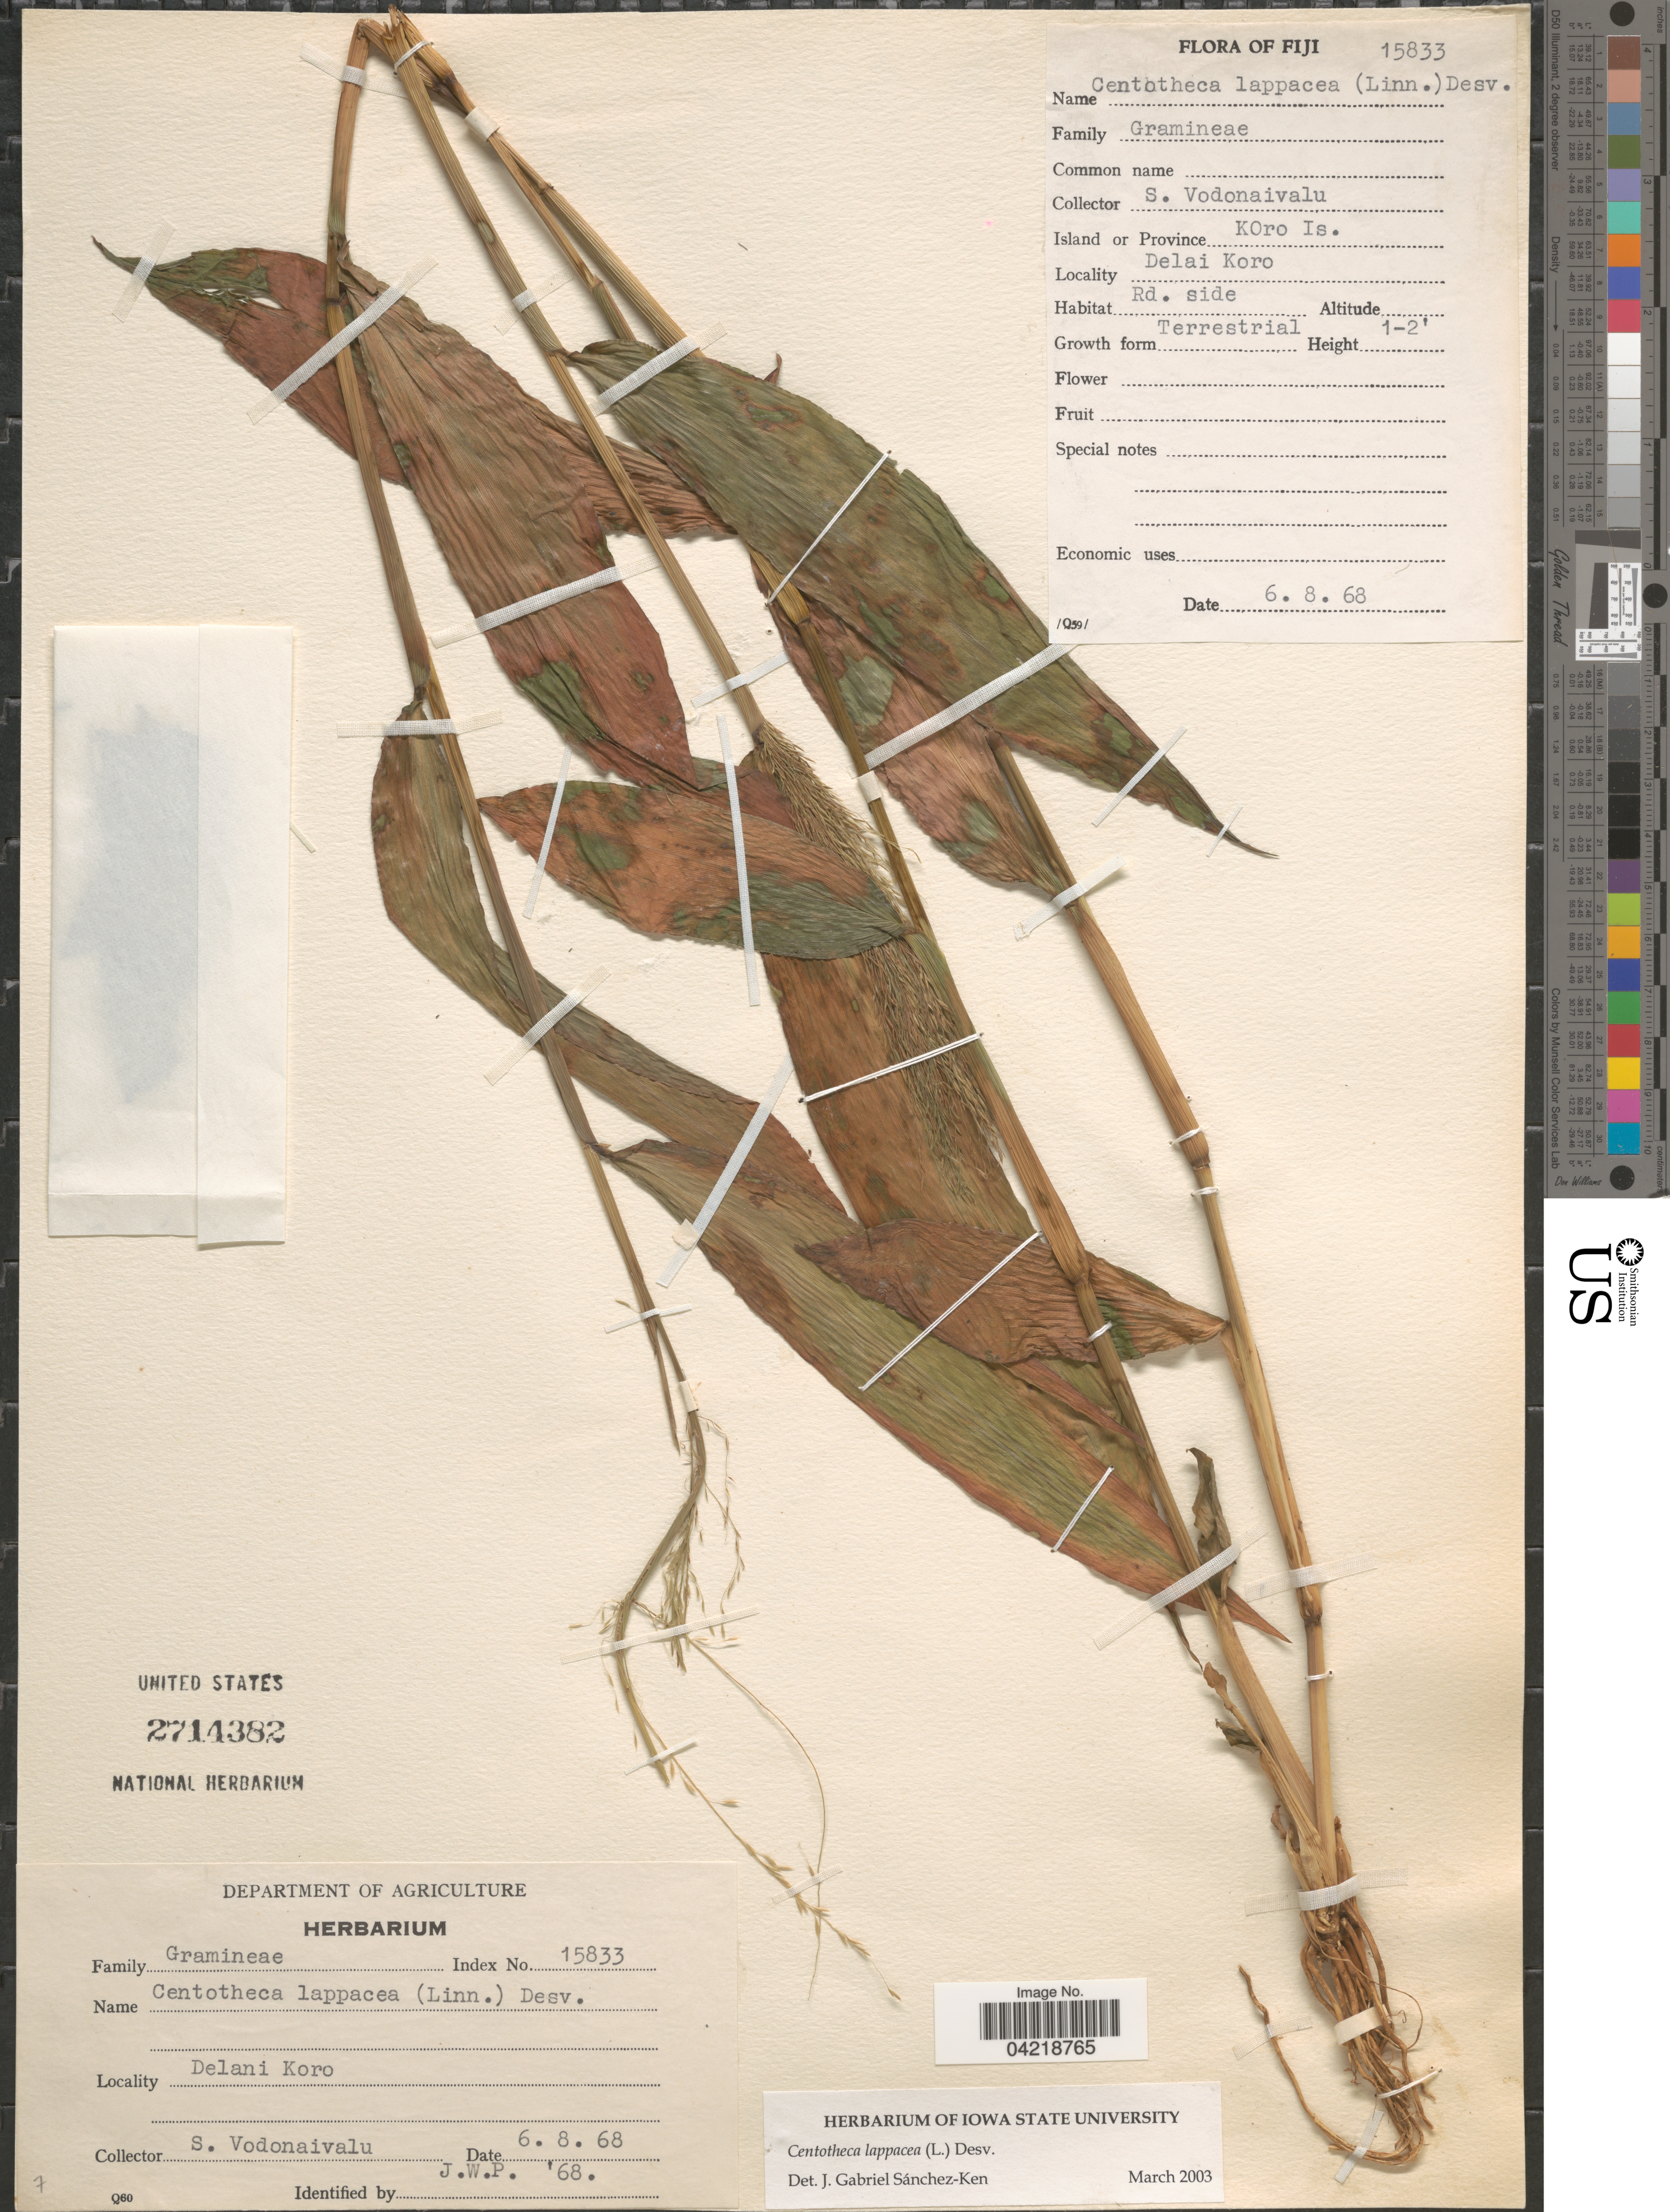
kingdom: Plantae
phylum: Tracheophyta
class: Liliopsida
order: Poales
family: Poaceae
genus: Centotheca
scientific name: Centotheca lappacea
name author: (L.) Desv.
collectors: S. Vodonaivalu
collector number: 15833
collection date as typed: Transcribed d/m/y: 6/8/68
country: Fiji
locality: Island or Province Koro Is. Delani Koro.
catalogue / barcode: US 2714382